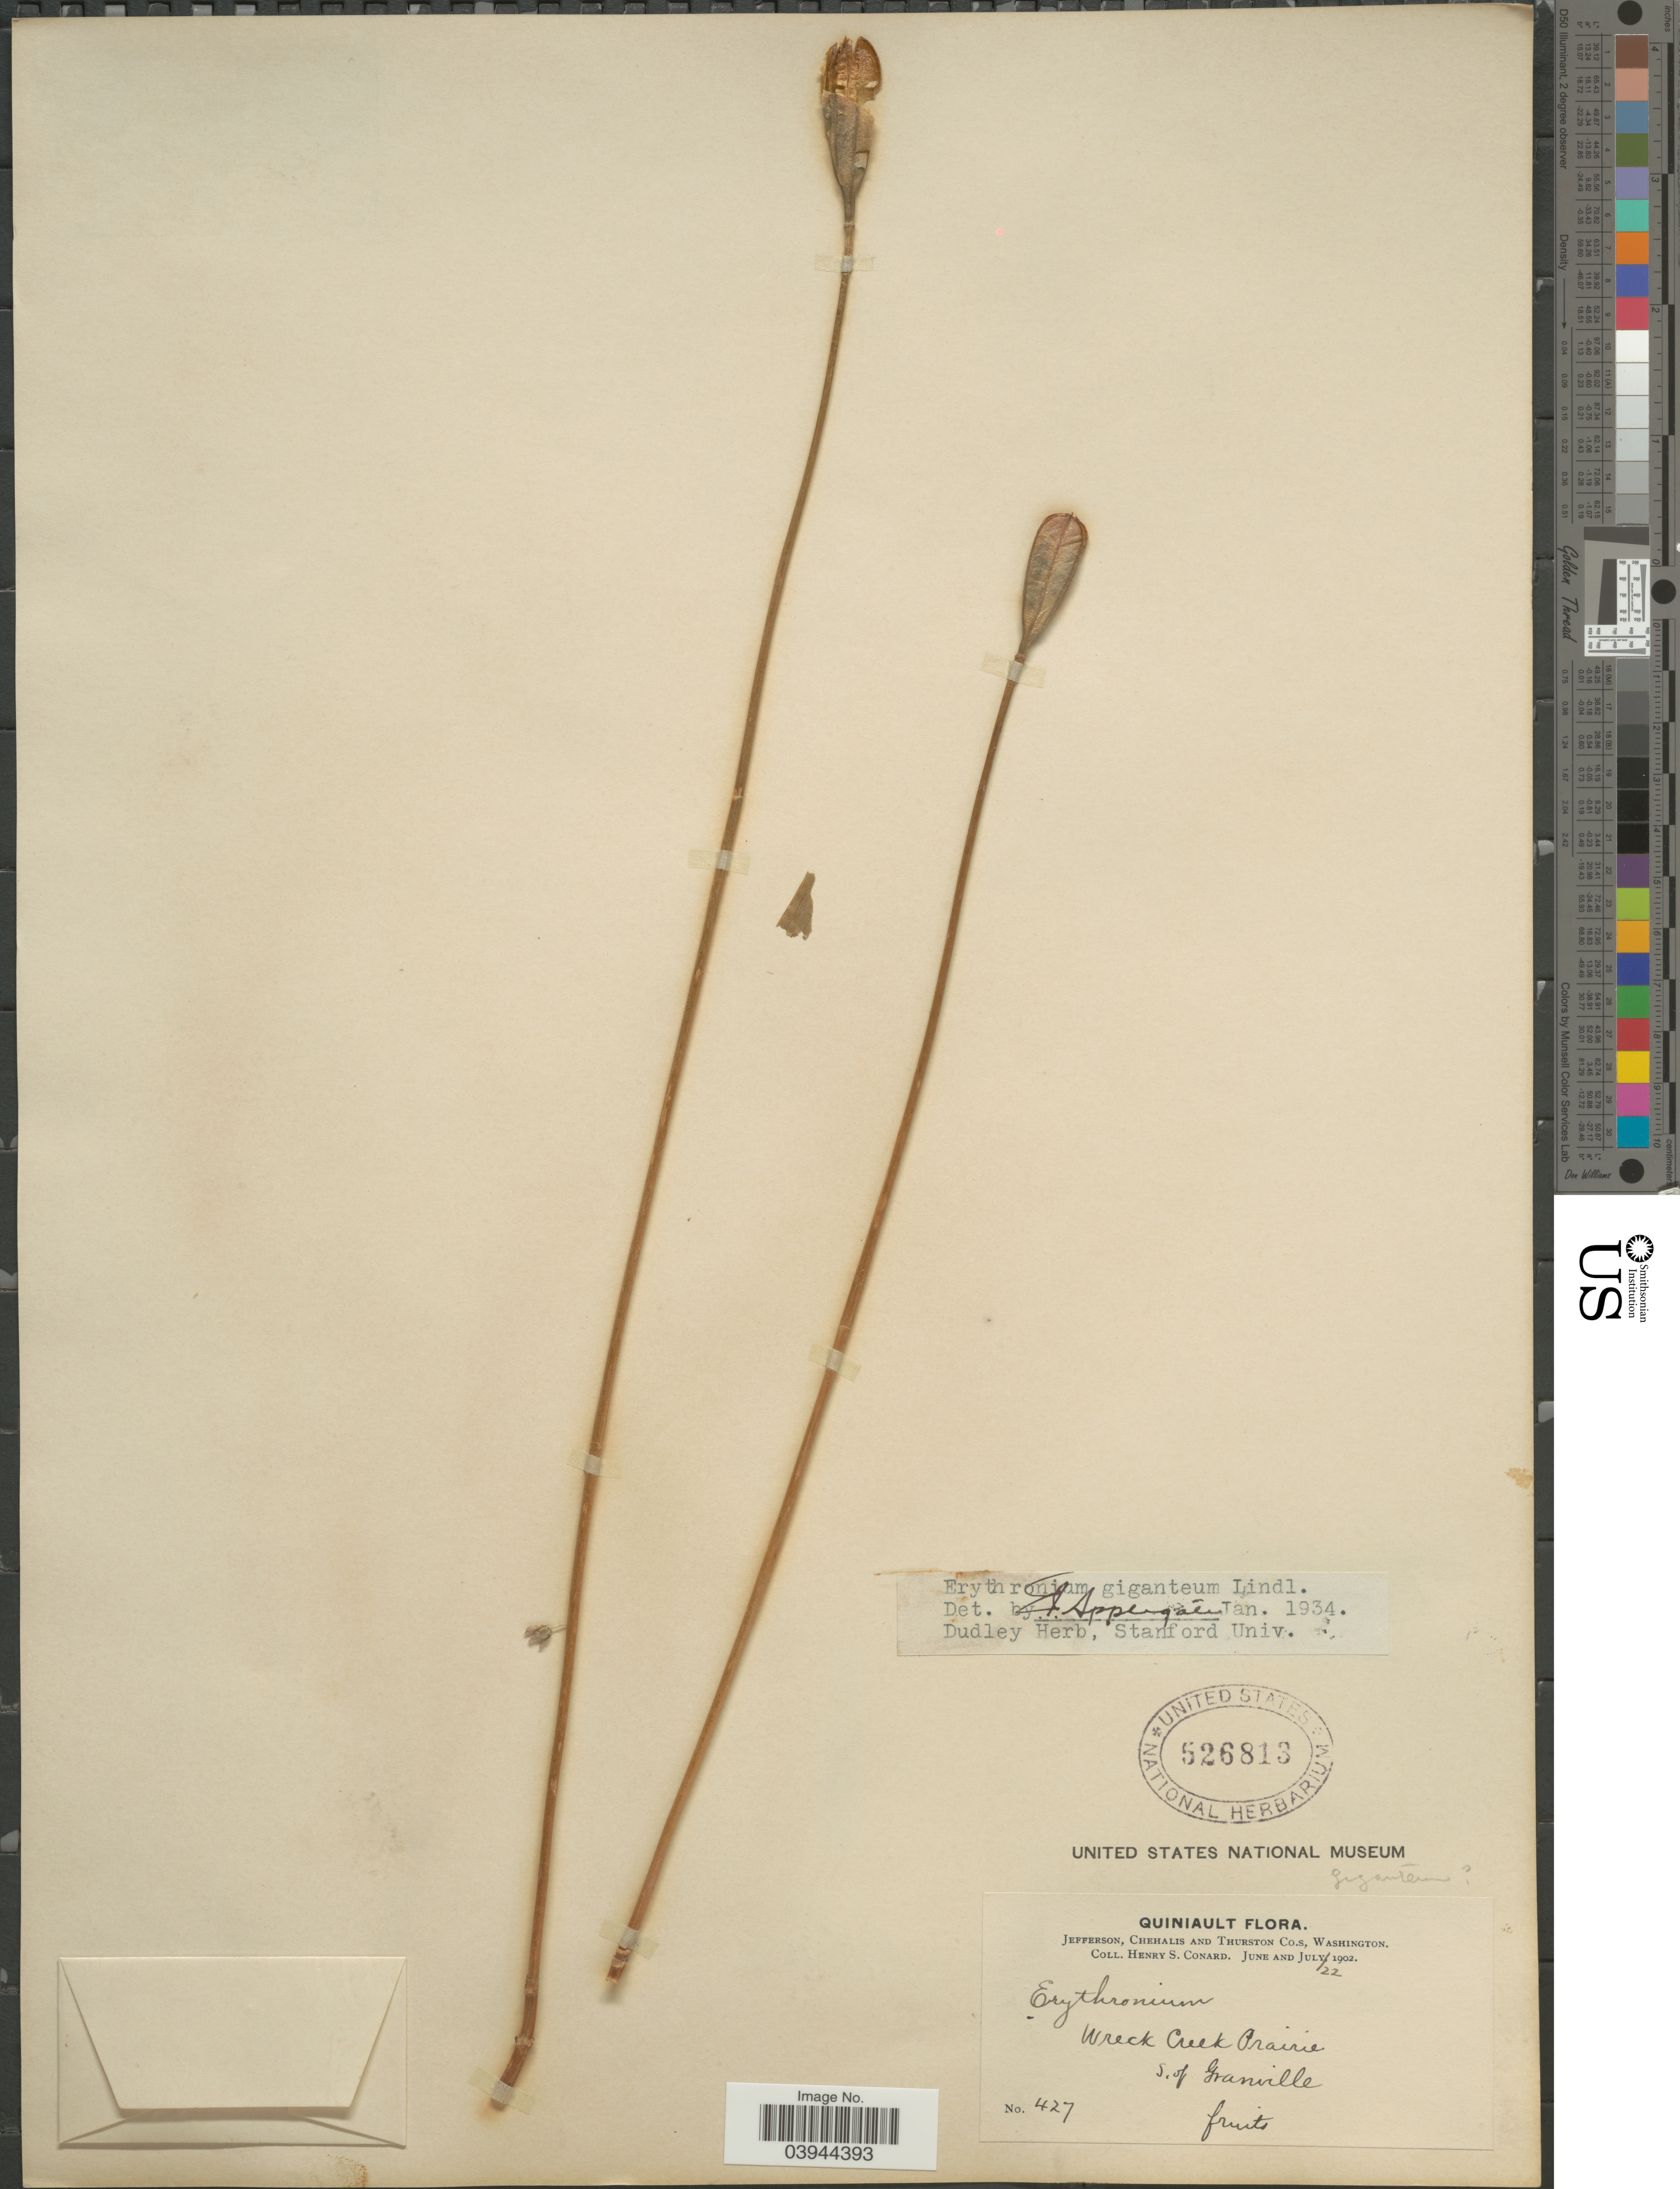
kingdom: Plantae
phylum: Tracheophyta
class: Liliopsida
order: Liliales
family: Liliaceae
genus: Erythronium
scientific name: Erythronium giganteum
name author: Lindl.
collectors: H. S. Conard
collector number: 427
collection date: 1902-07-22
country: United States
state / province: Washington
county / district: Thurston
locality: Quiniault. Jefferson, Chehalis and Thurston Co.s. Wreck Creek Prairie. S. of Granville.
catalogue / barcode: US 526813